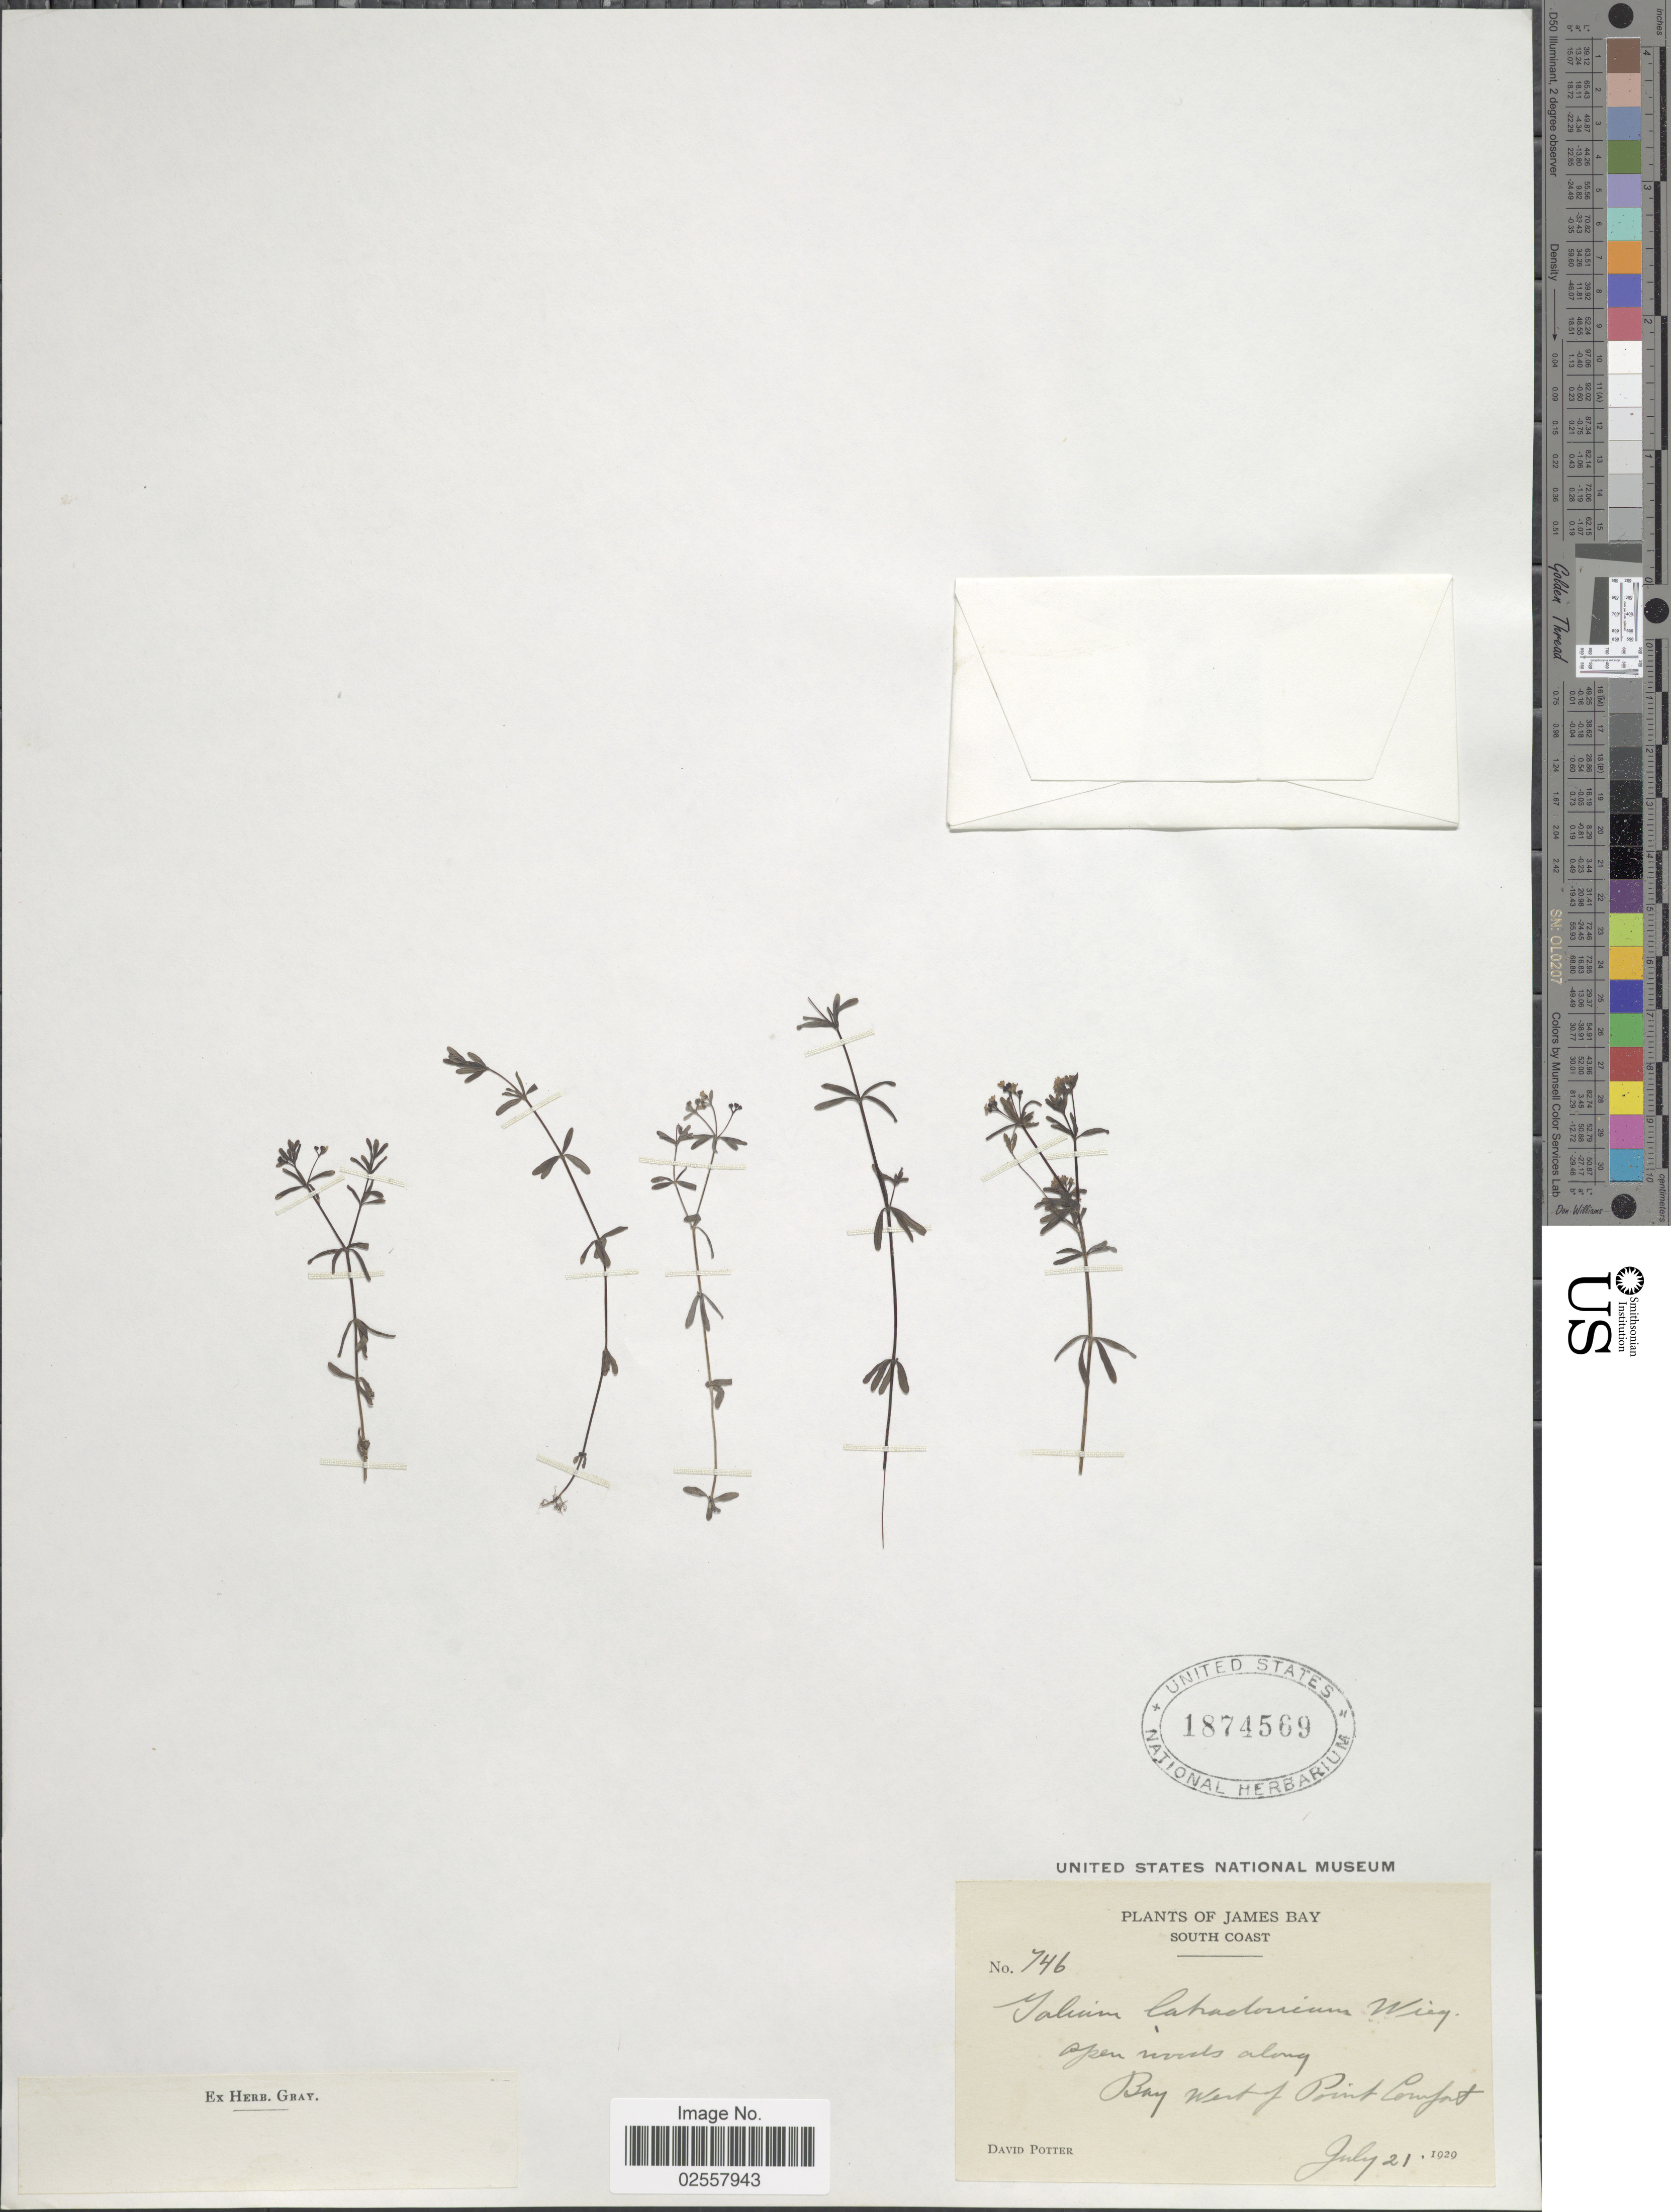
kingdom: Plantae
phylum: Tracheophyta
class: Magnoliopsida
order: Gentianales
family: Rubiaceae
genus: Galium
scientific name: Galium labradoricum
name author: (Wiegand) Wiegand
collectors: D. Potter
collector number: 746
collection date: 1929-07-21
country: Canada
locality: James Bay, South Coast, open woods along Bay West of Pont Comfort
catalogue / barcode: US 1874569